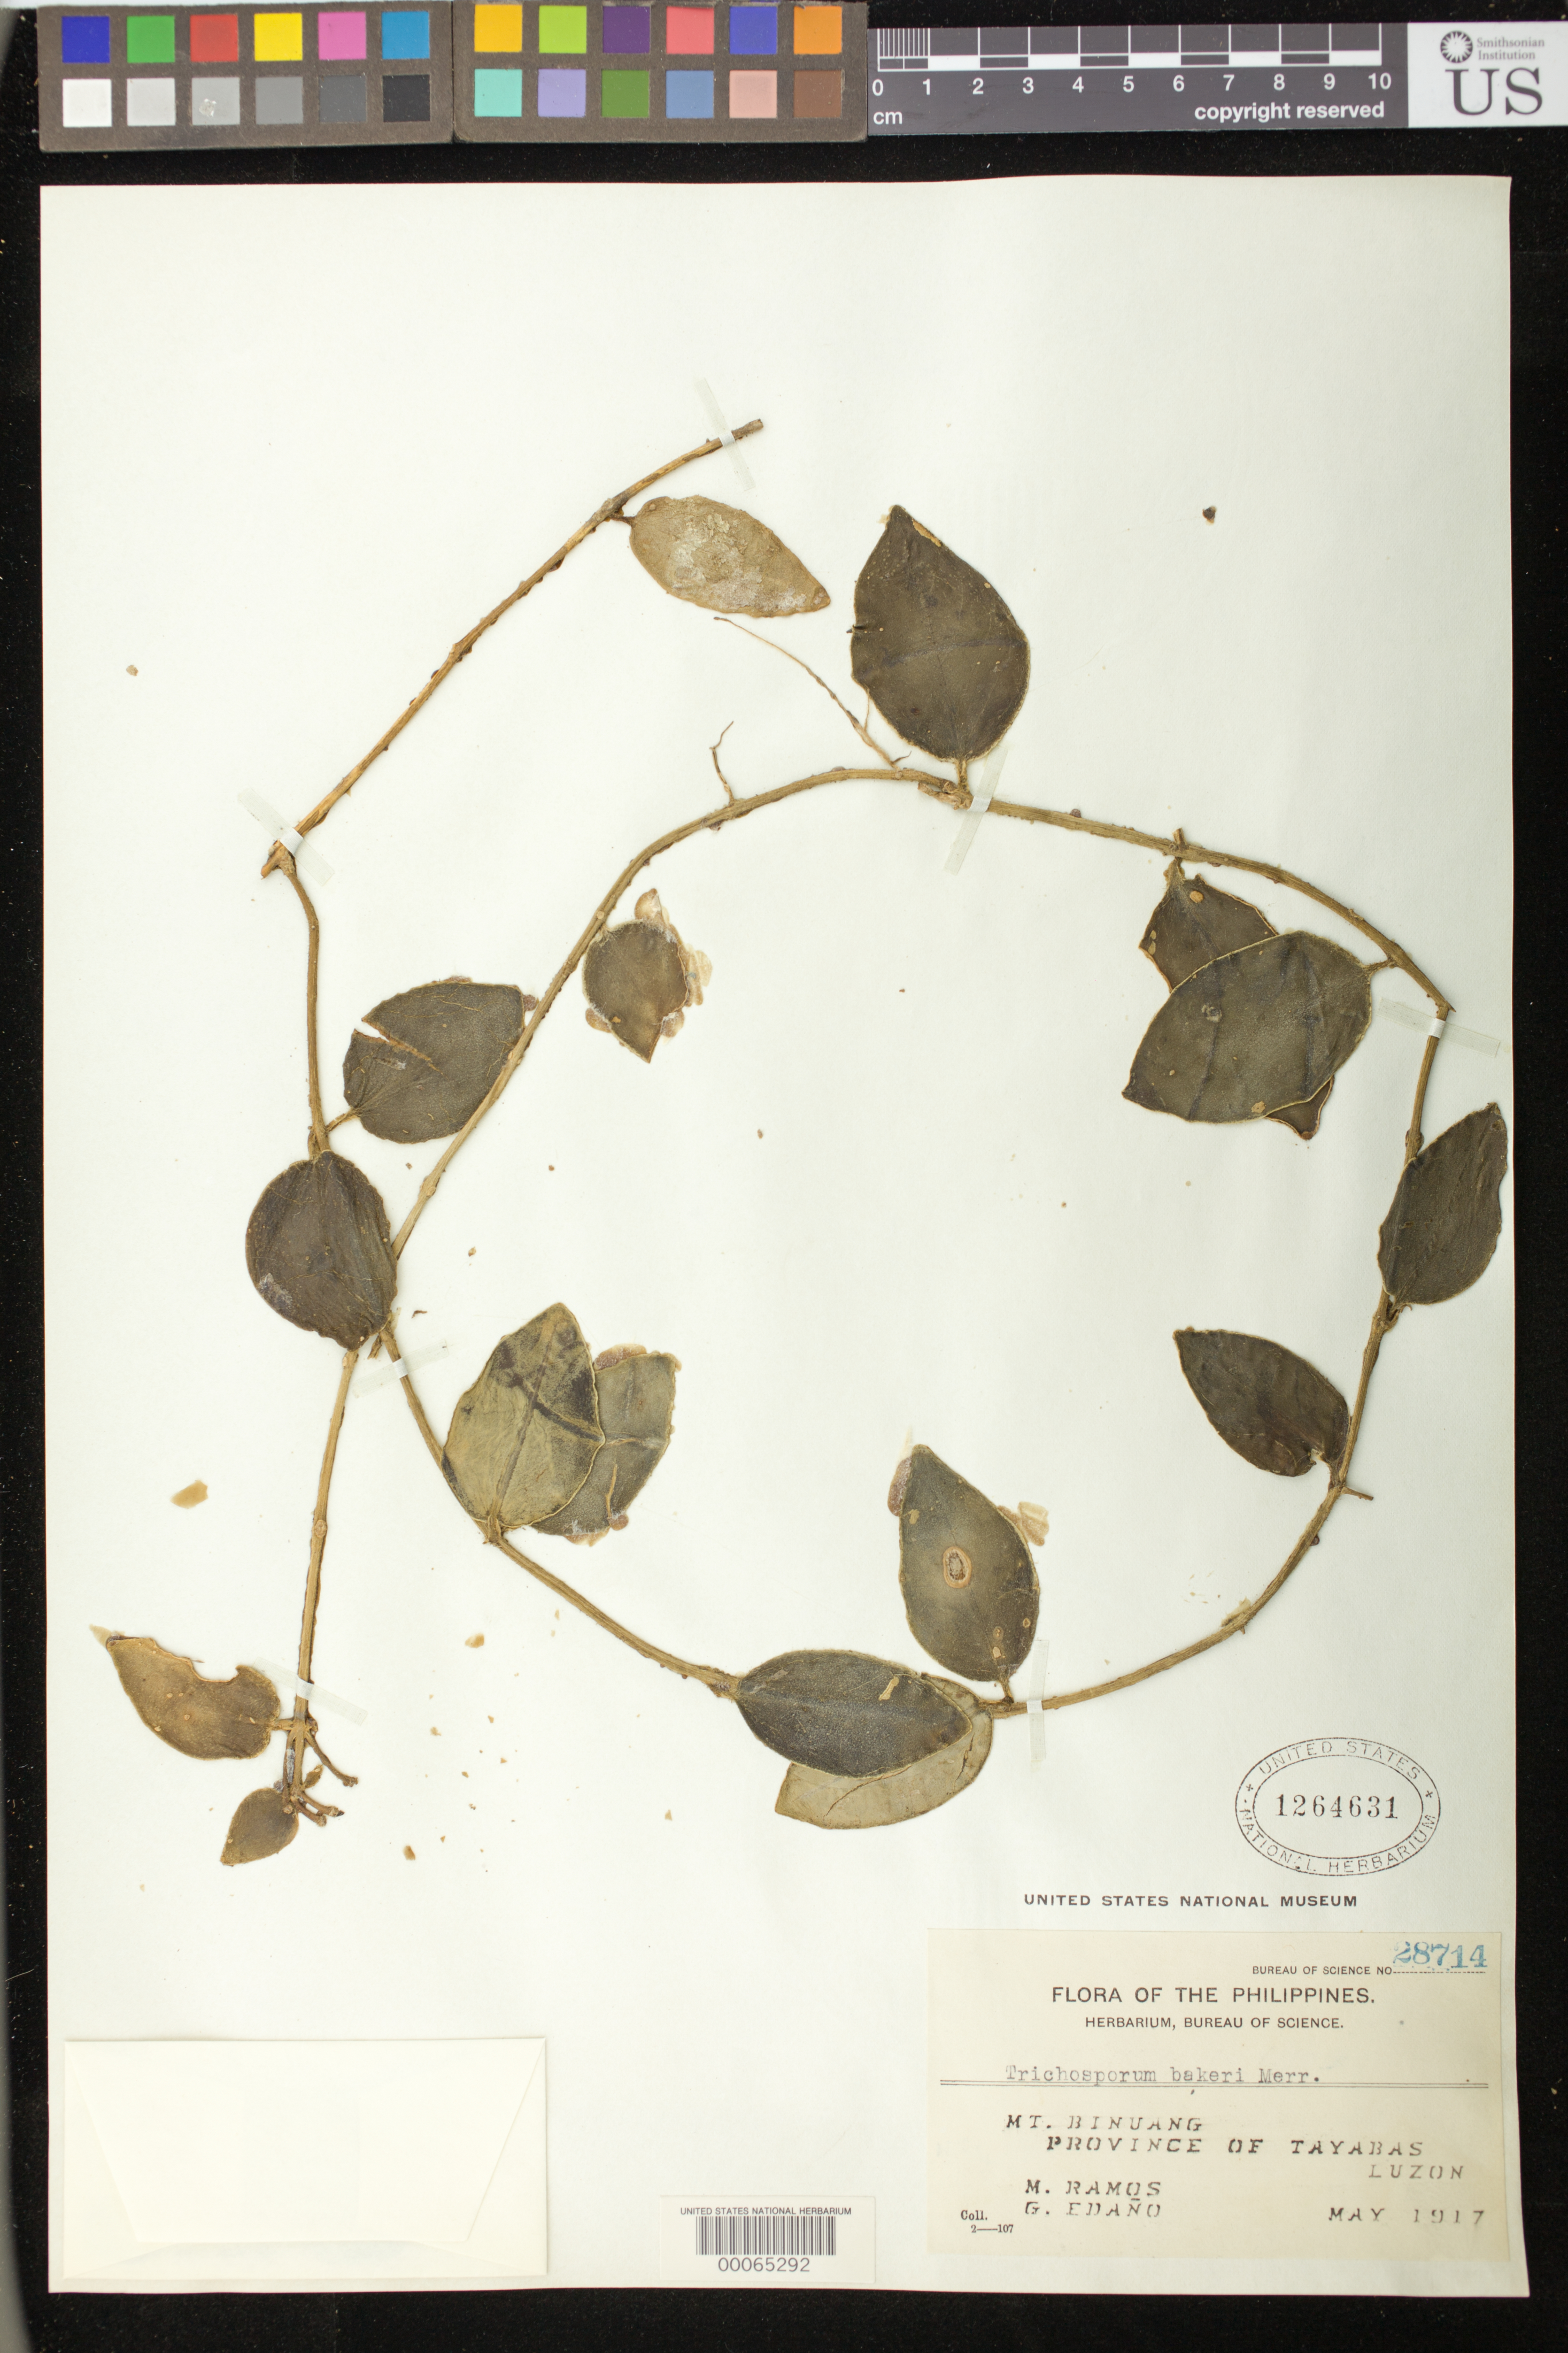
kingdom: Plantae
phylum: Tracheophyta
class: Magnoliopsida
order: Lamiales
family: Gesneriaceae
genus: Trichosporum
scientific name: Trichosporum bakeri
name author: Merr.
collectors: M. Ramos & G. E. Edaño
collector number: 28714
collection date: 1917-05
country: Philippines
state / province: Calabarzon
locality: Mt. Binuang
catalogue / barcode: US 1264631